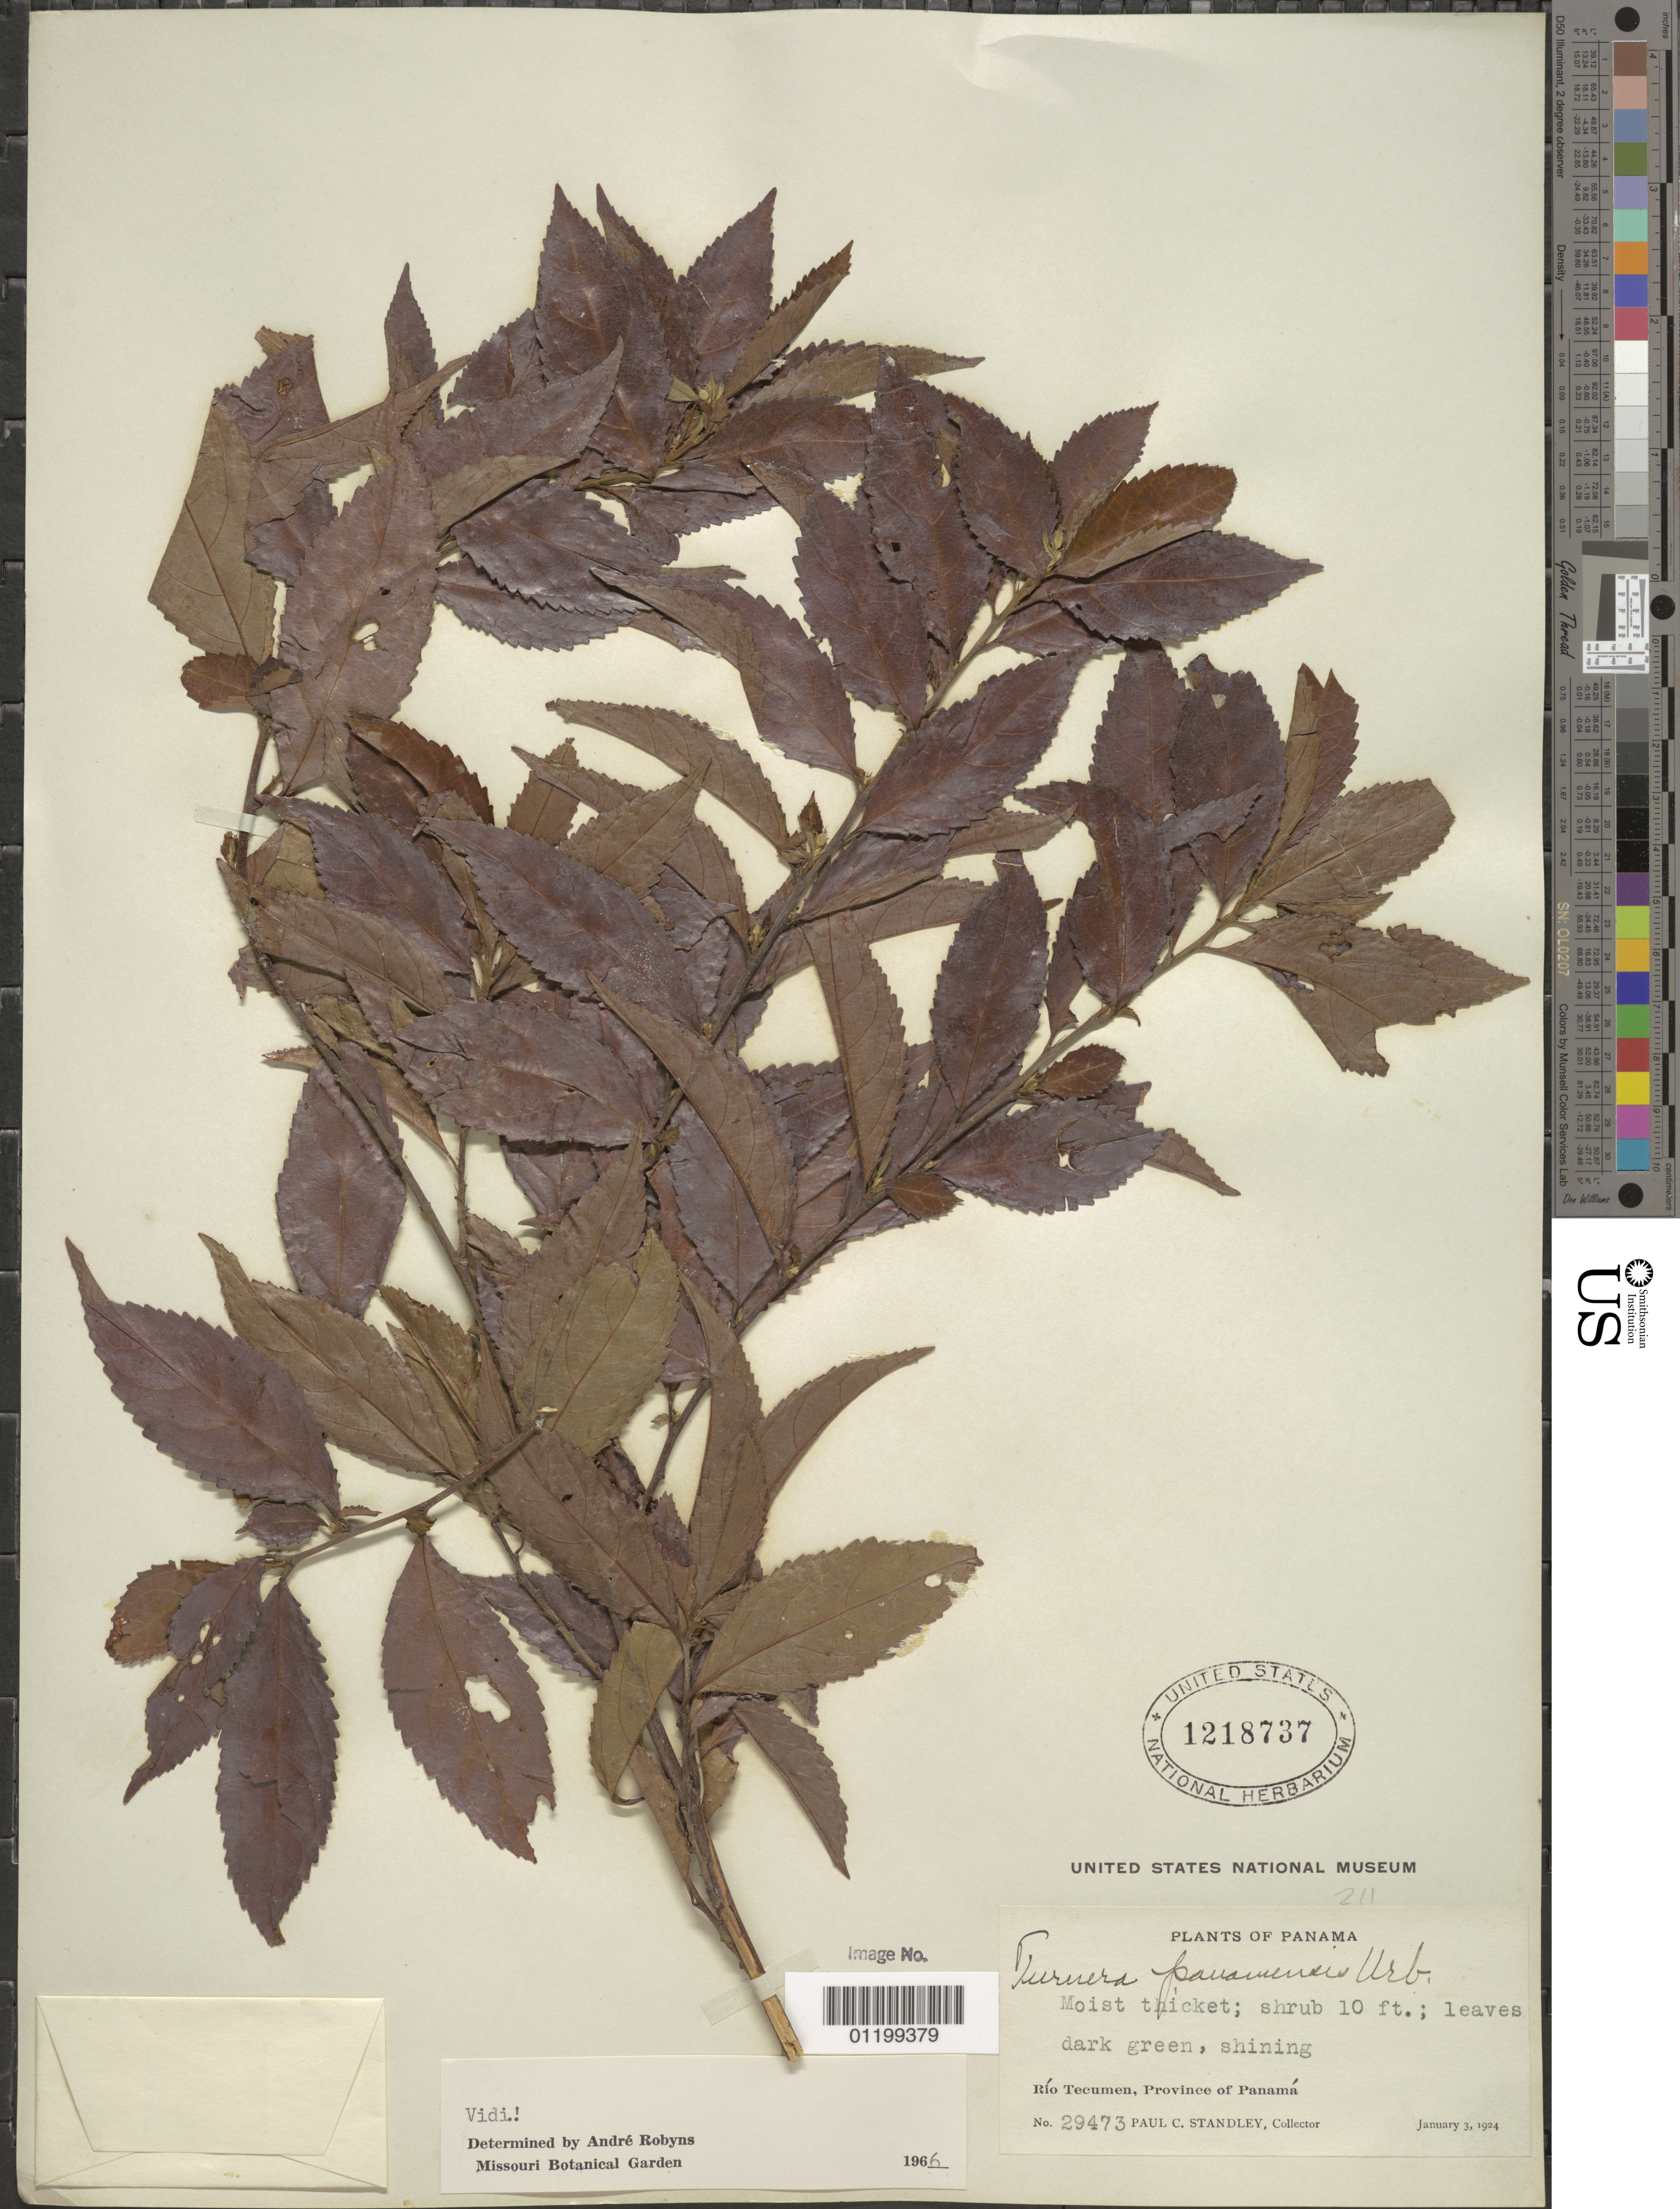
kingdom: Plantae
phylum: Tracheophyta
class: Magnoliopsida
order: Malpighiales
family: Turneraceae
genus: Turnera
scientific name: Turnera panamensis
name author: Urb.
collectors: P. C. Standley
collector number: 29473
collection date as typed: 03 Jan 1924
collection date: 1924-01-03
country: Panama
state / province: Panamá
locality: Rio Tecumen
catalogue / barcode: US 1218737